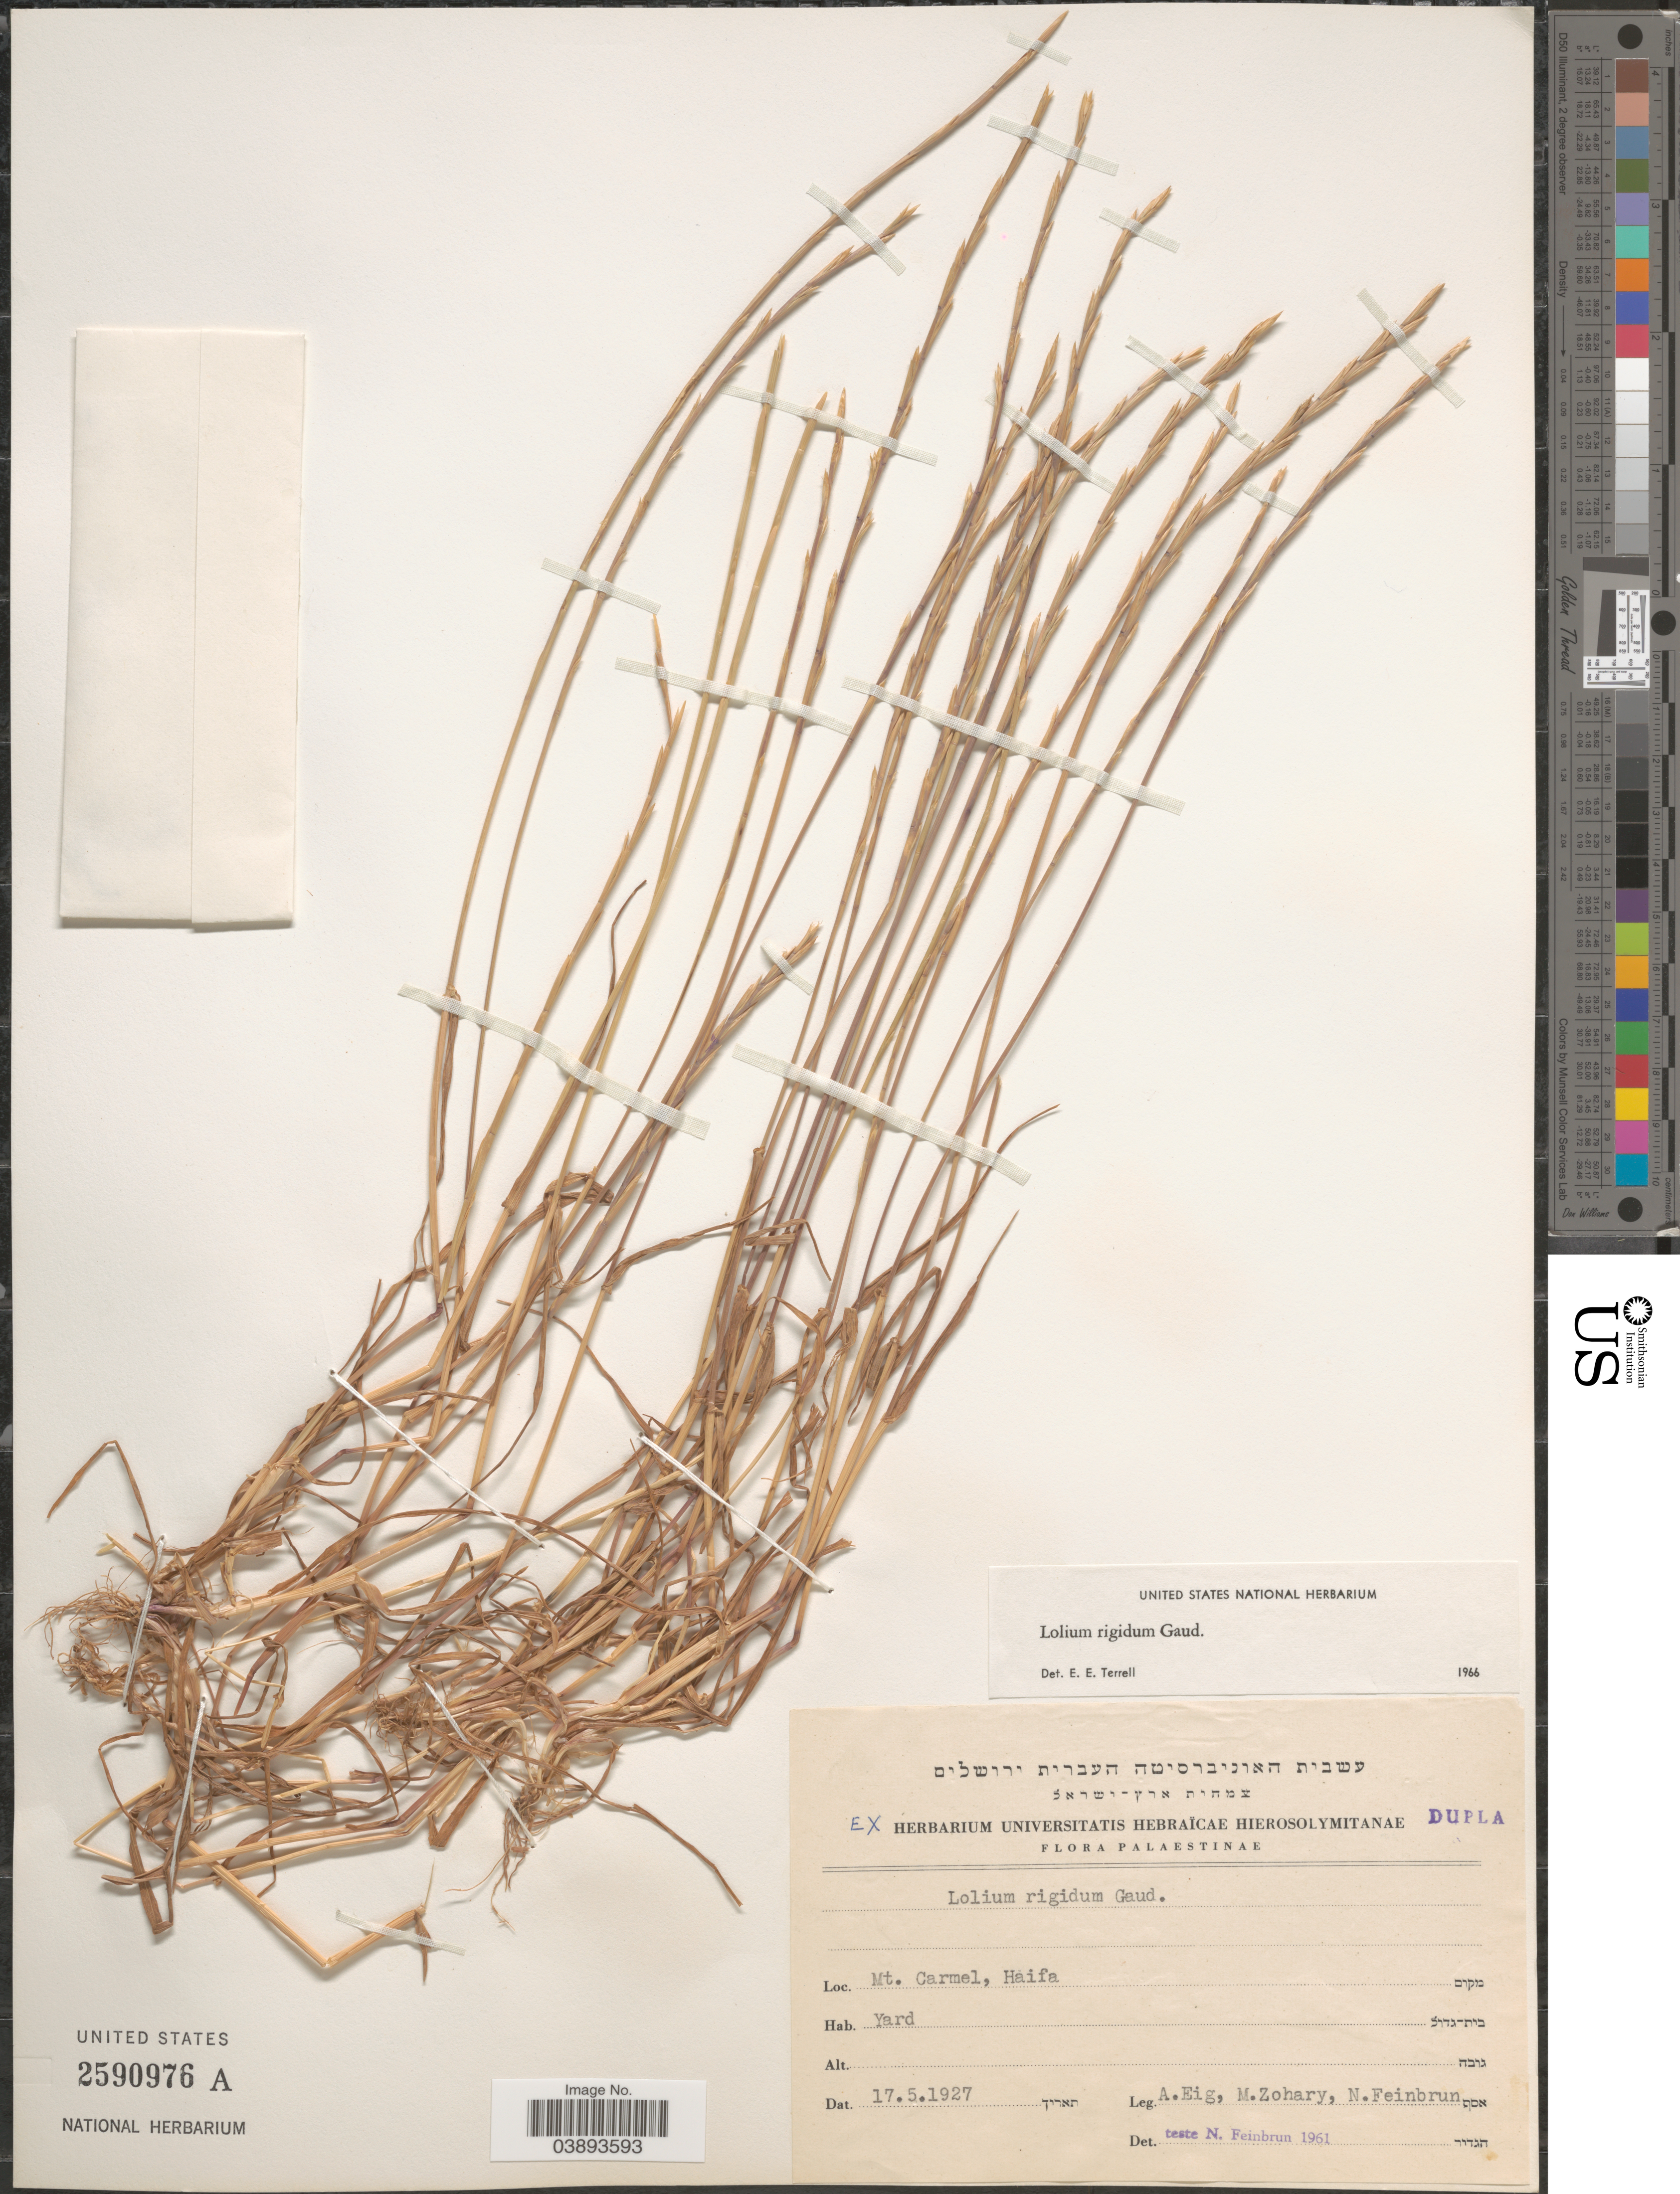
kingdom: Plantae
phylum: Tracheophyta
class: Liliopsida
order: Poales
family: Poaceae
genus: Lolium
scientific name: Lolium rigidum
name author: Gaudin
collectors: A. Eig, M. Zohary & N. Feinbrun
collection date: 1927-05-17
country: Israel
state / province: Haifa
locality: Palaestinae. Mt. Carmel.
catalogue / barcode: US 2590976A